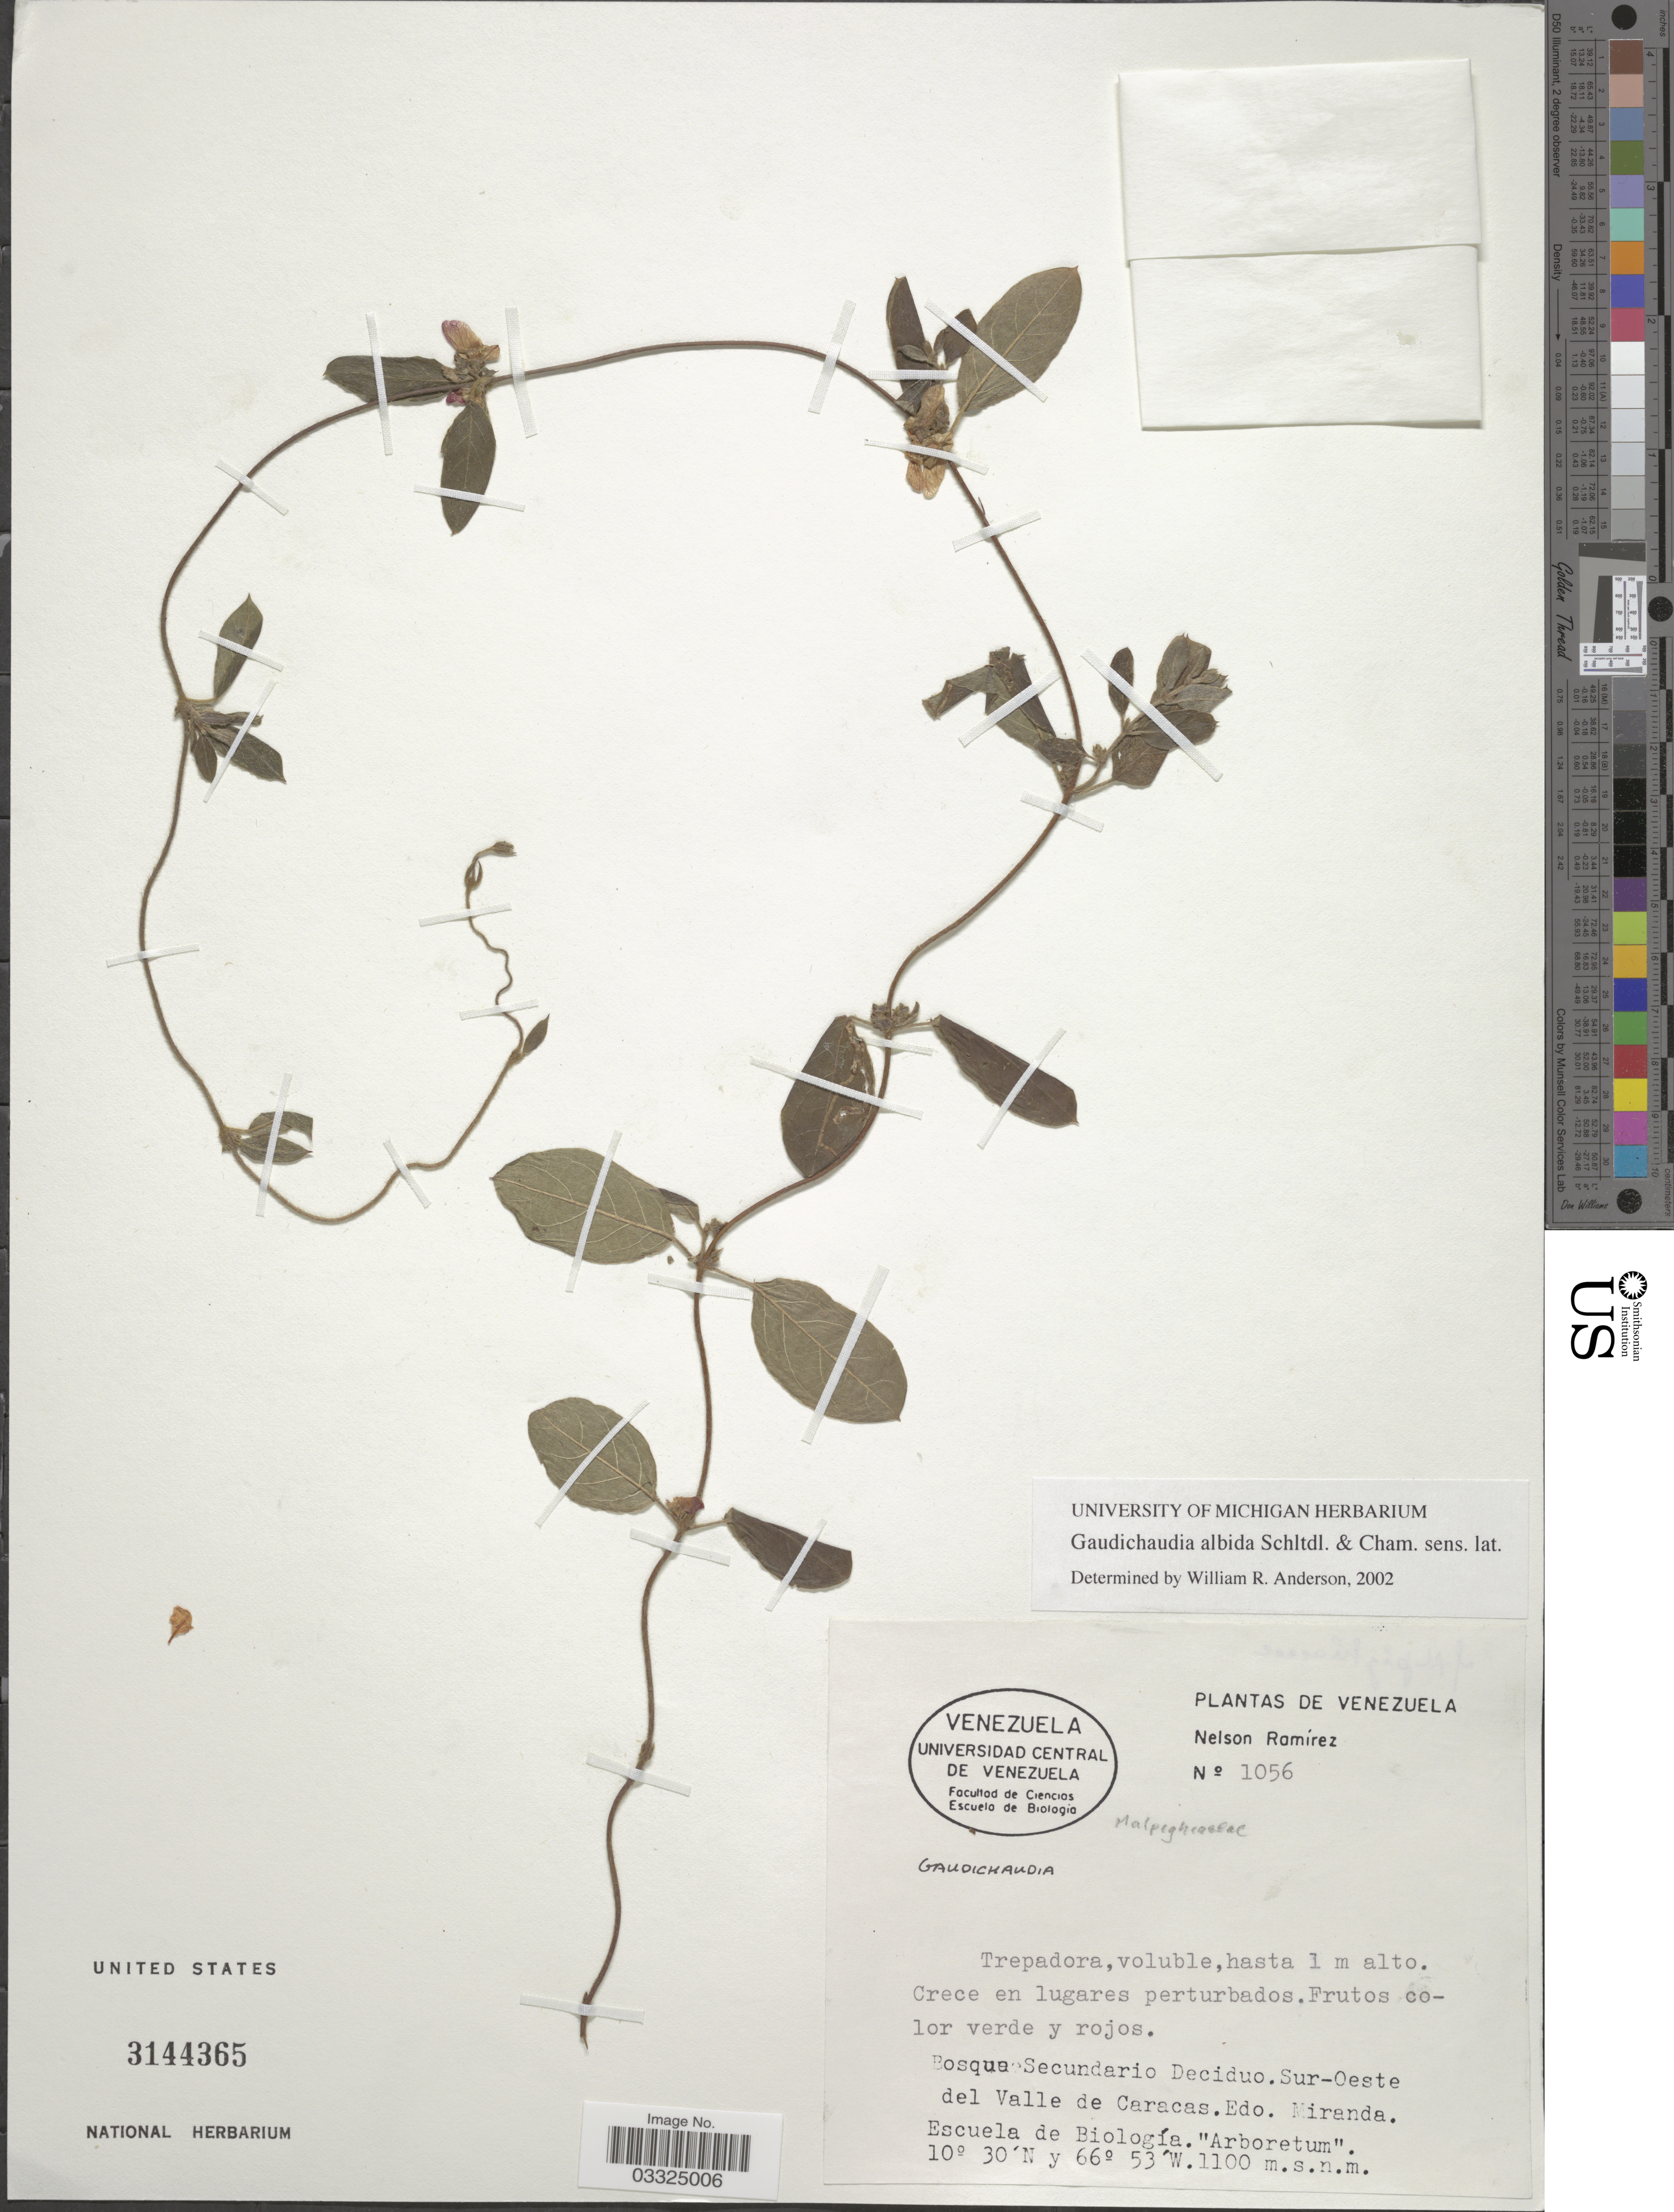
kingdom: Plantae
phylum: Tracheophyta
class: Magnoliopsida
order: Malpighiales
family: Malpighiaceae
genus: Gaudichaudia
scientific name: Gaudichaudia albida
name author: Schltdl. & Cham.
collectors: N. Ramírez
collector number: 1056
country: Venezuela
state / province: Miranda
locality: Sur-Oeste del Valle de Caracas.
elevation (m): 1100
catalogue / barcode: US 3144365